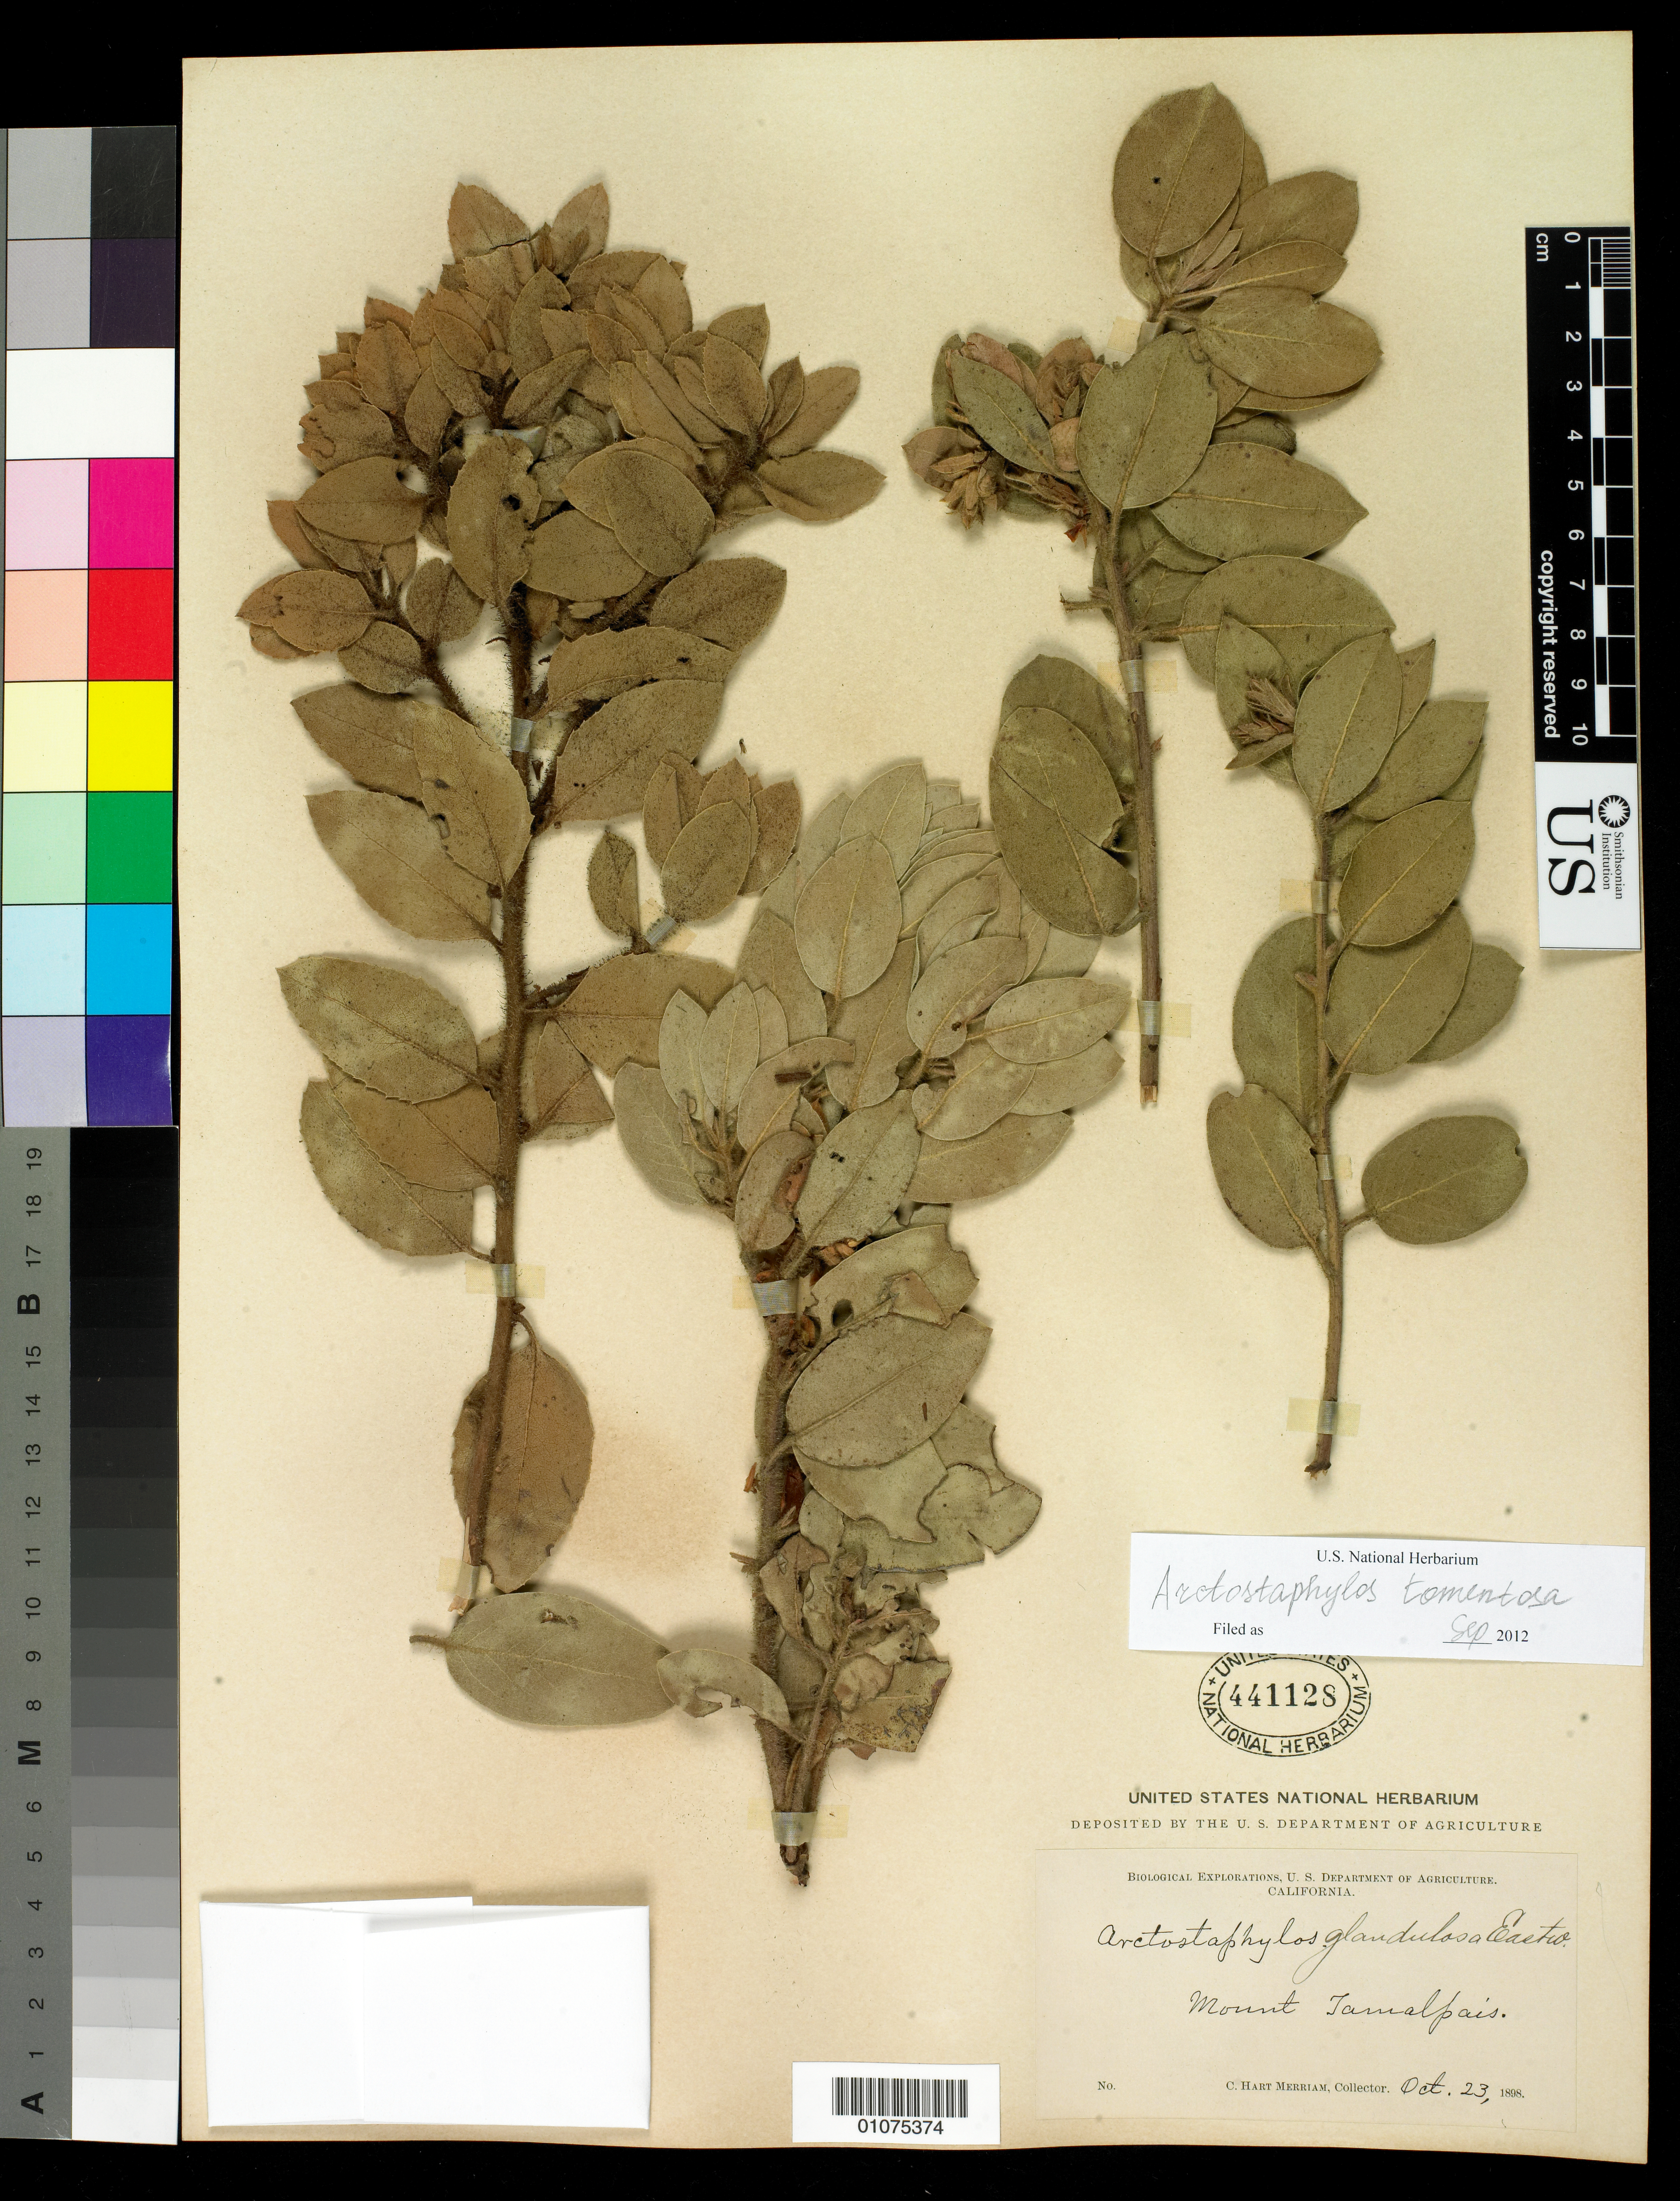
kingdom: Plantae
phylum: Tracheophyta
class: Magnoliopsida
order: Ericales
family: Ericaceae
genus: Arctostaphylos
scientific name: Arctostaphylos tomentosa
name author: (Pursh) Lindl.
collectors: C. Merriam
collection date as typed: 23 Oct 1898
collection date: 1898-10-23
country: United States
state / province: California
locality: Mount Tamalpais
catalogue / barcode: US 441128